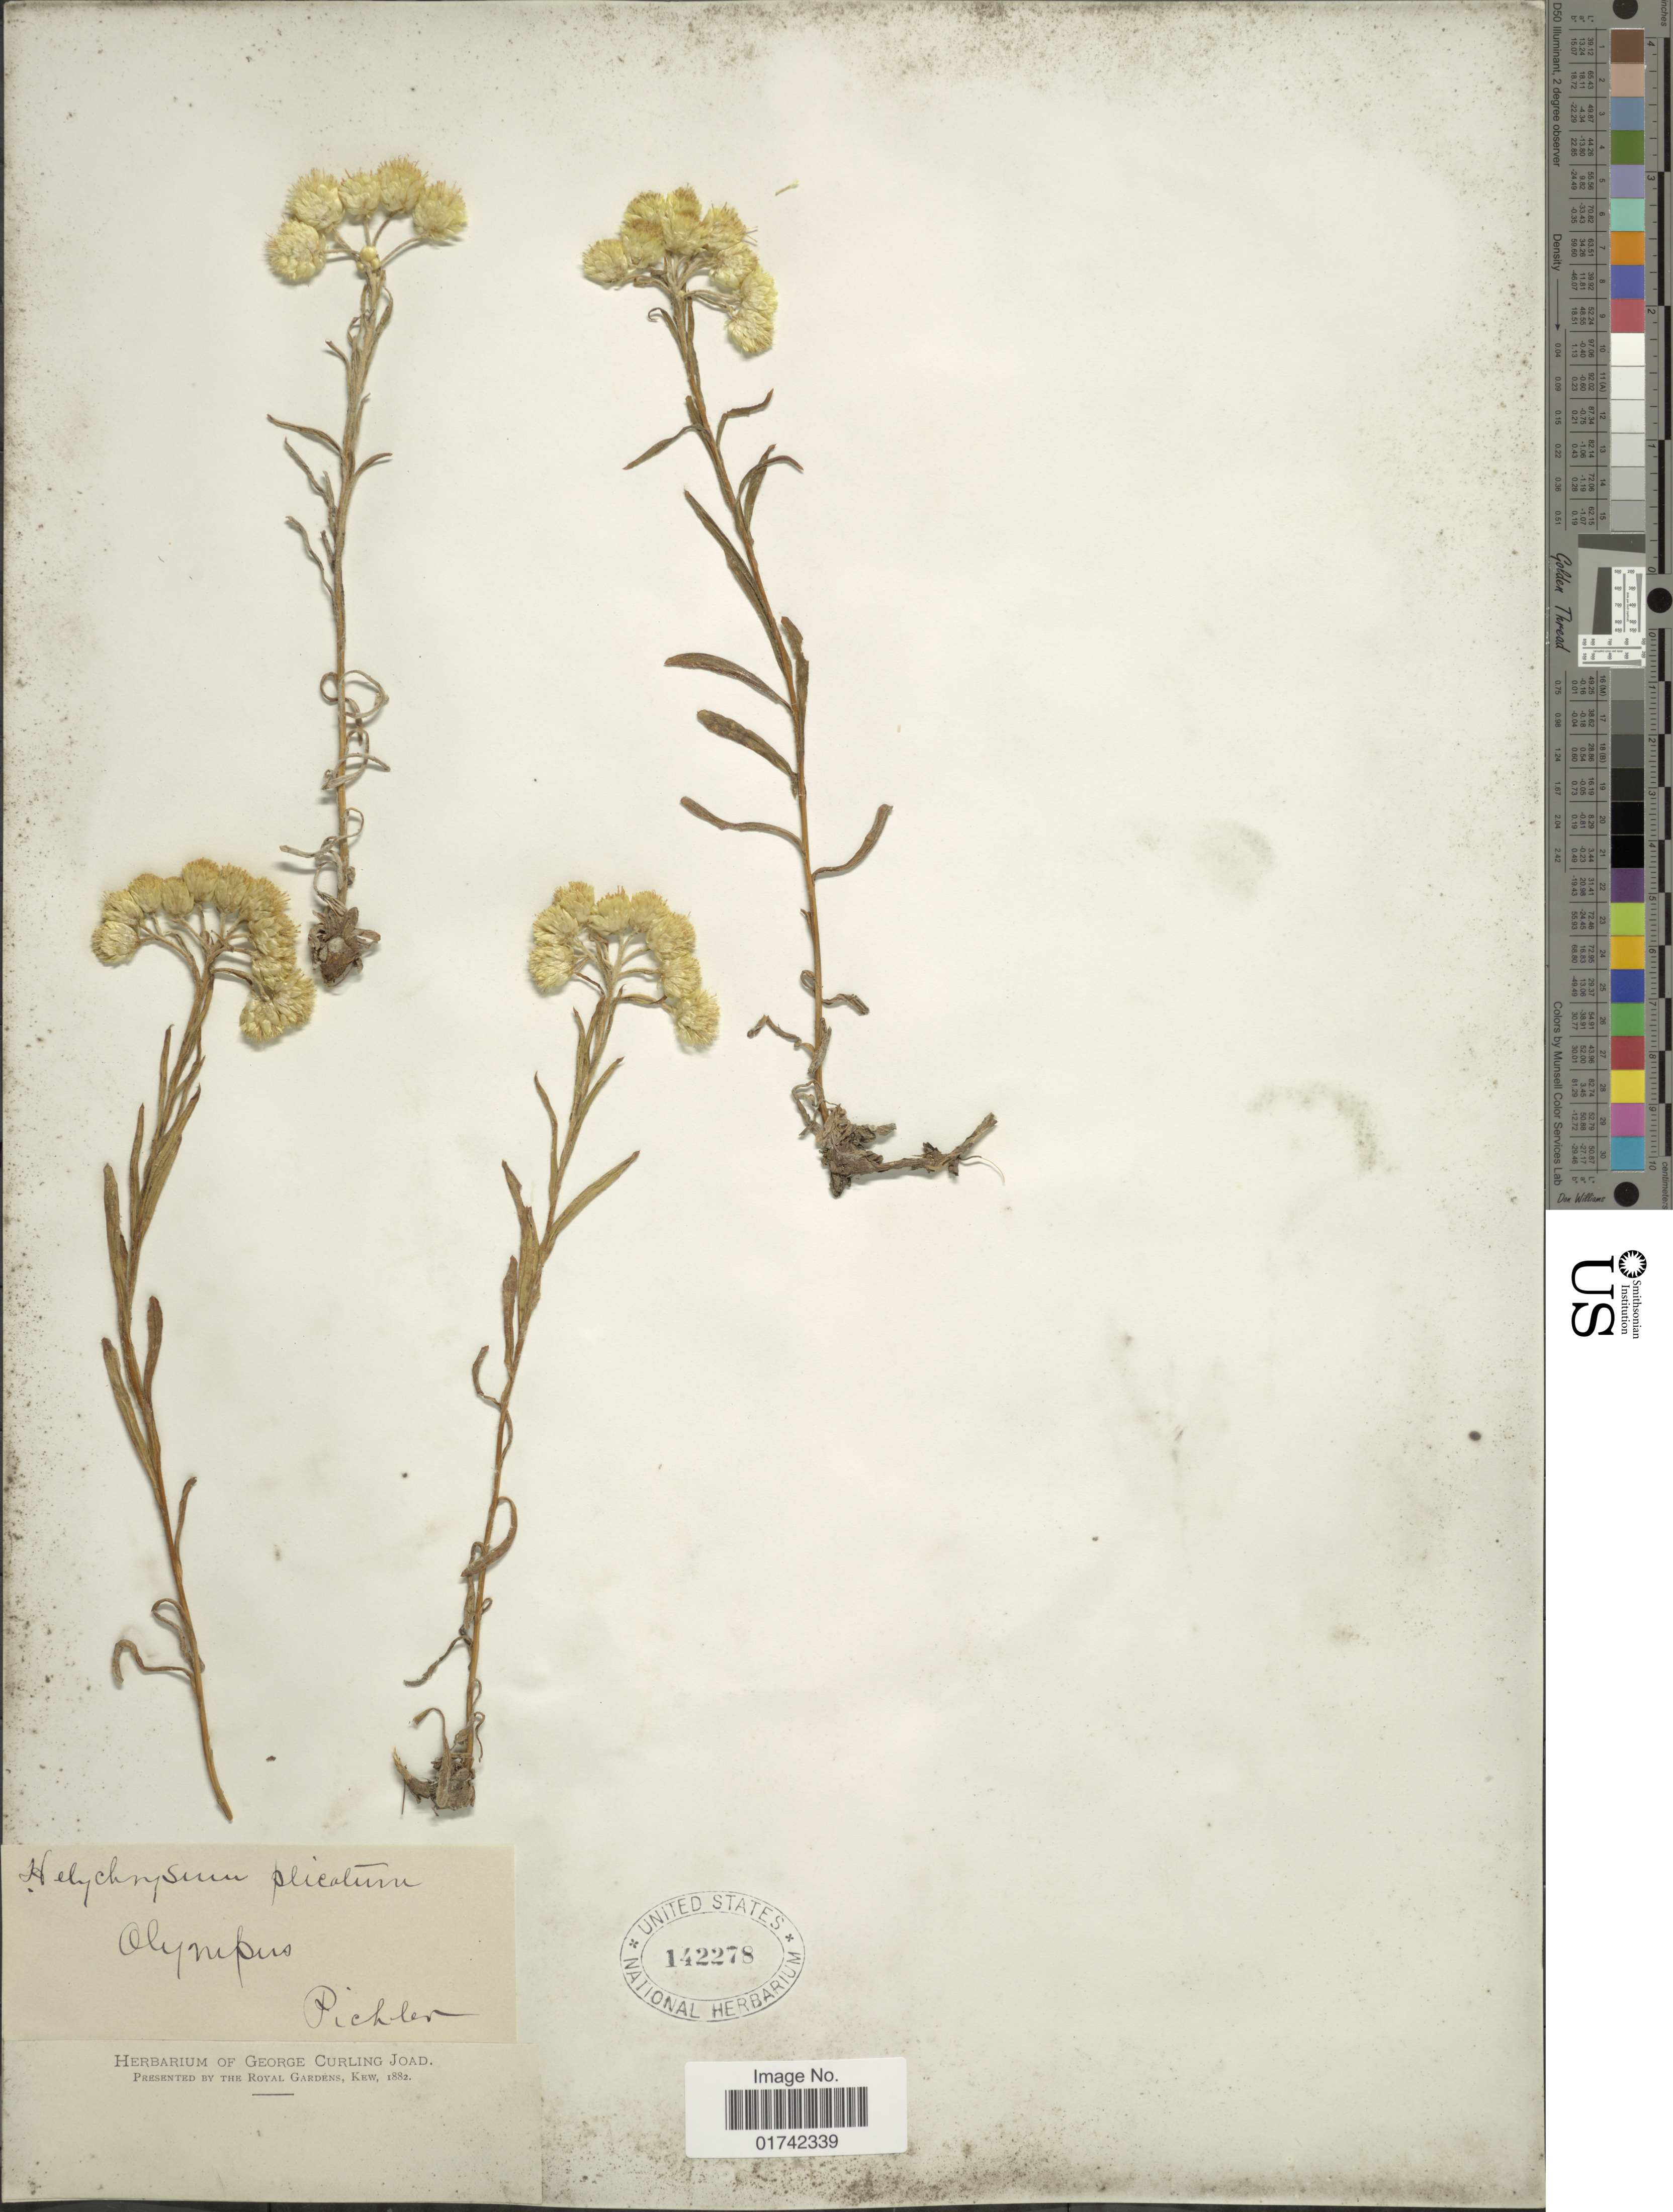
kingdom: Plantae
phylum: Tracheophyta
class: Magnoliopsida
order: Asterales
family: Asteraceae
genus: Helichrysum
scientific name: Helichrysum plicatum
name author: DC.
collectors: Pichler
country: Greece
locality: Olympus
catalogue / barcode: US 142278